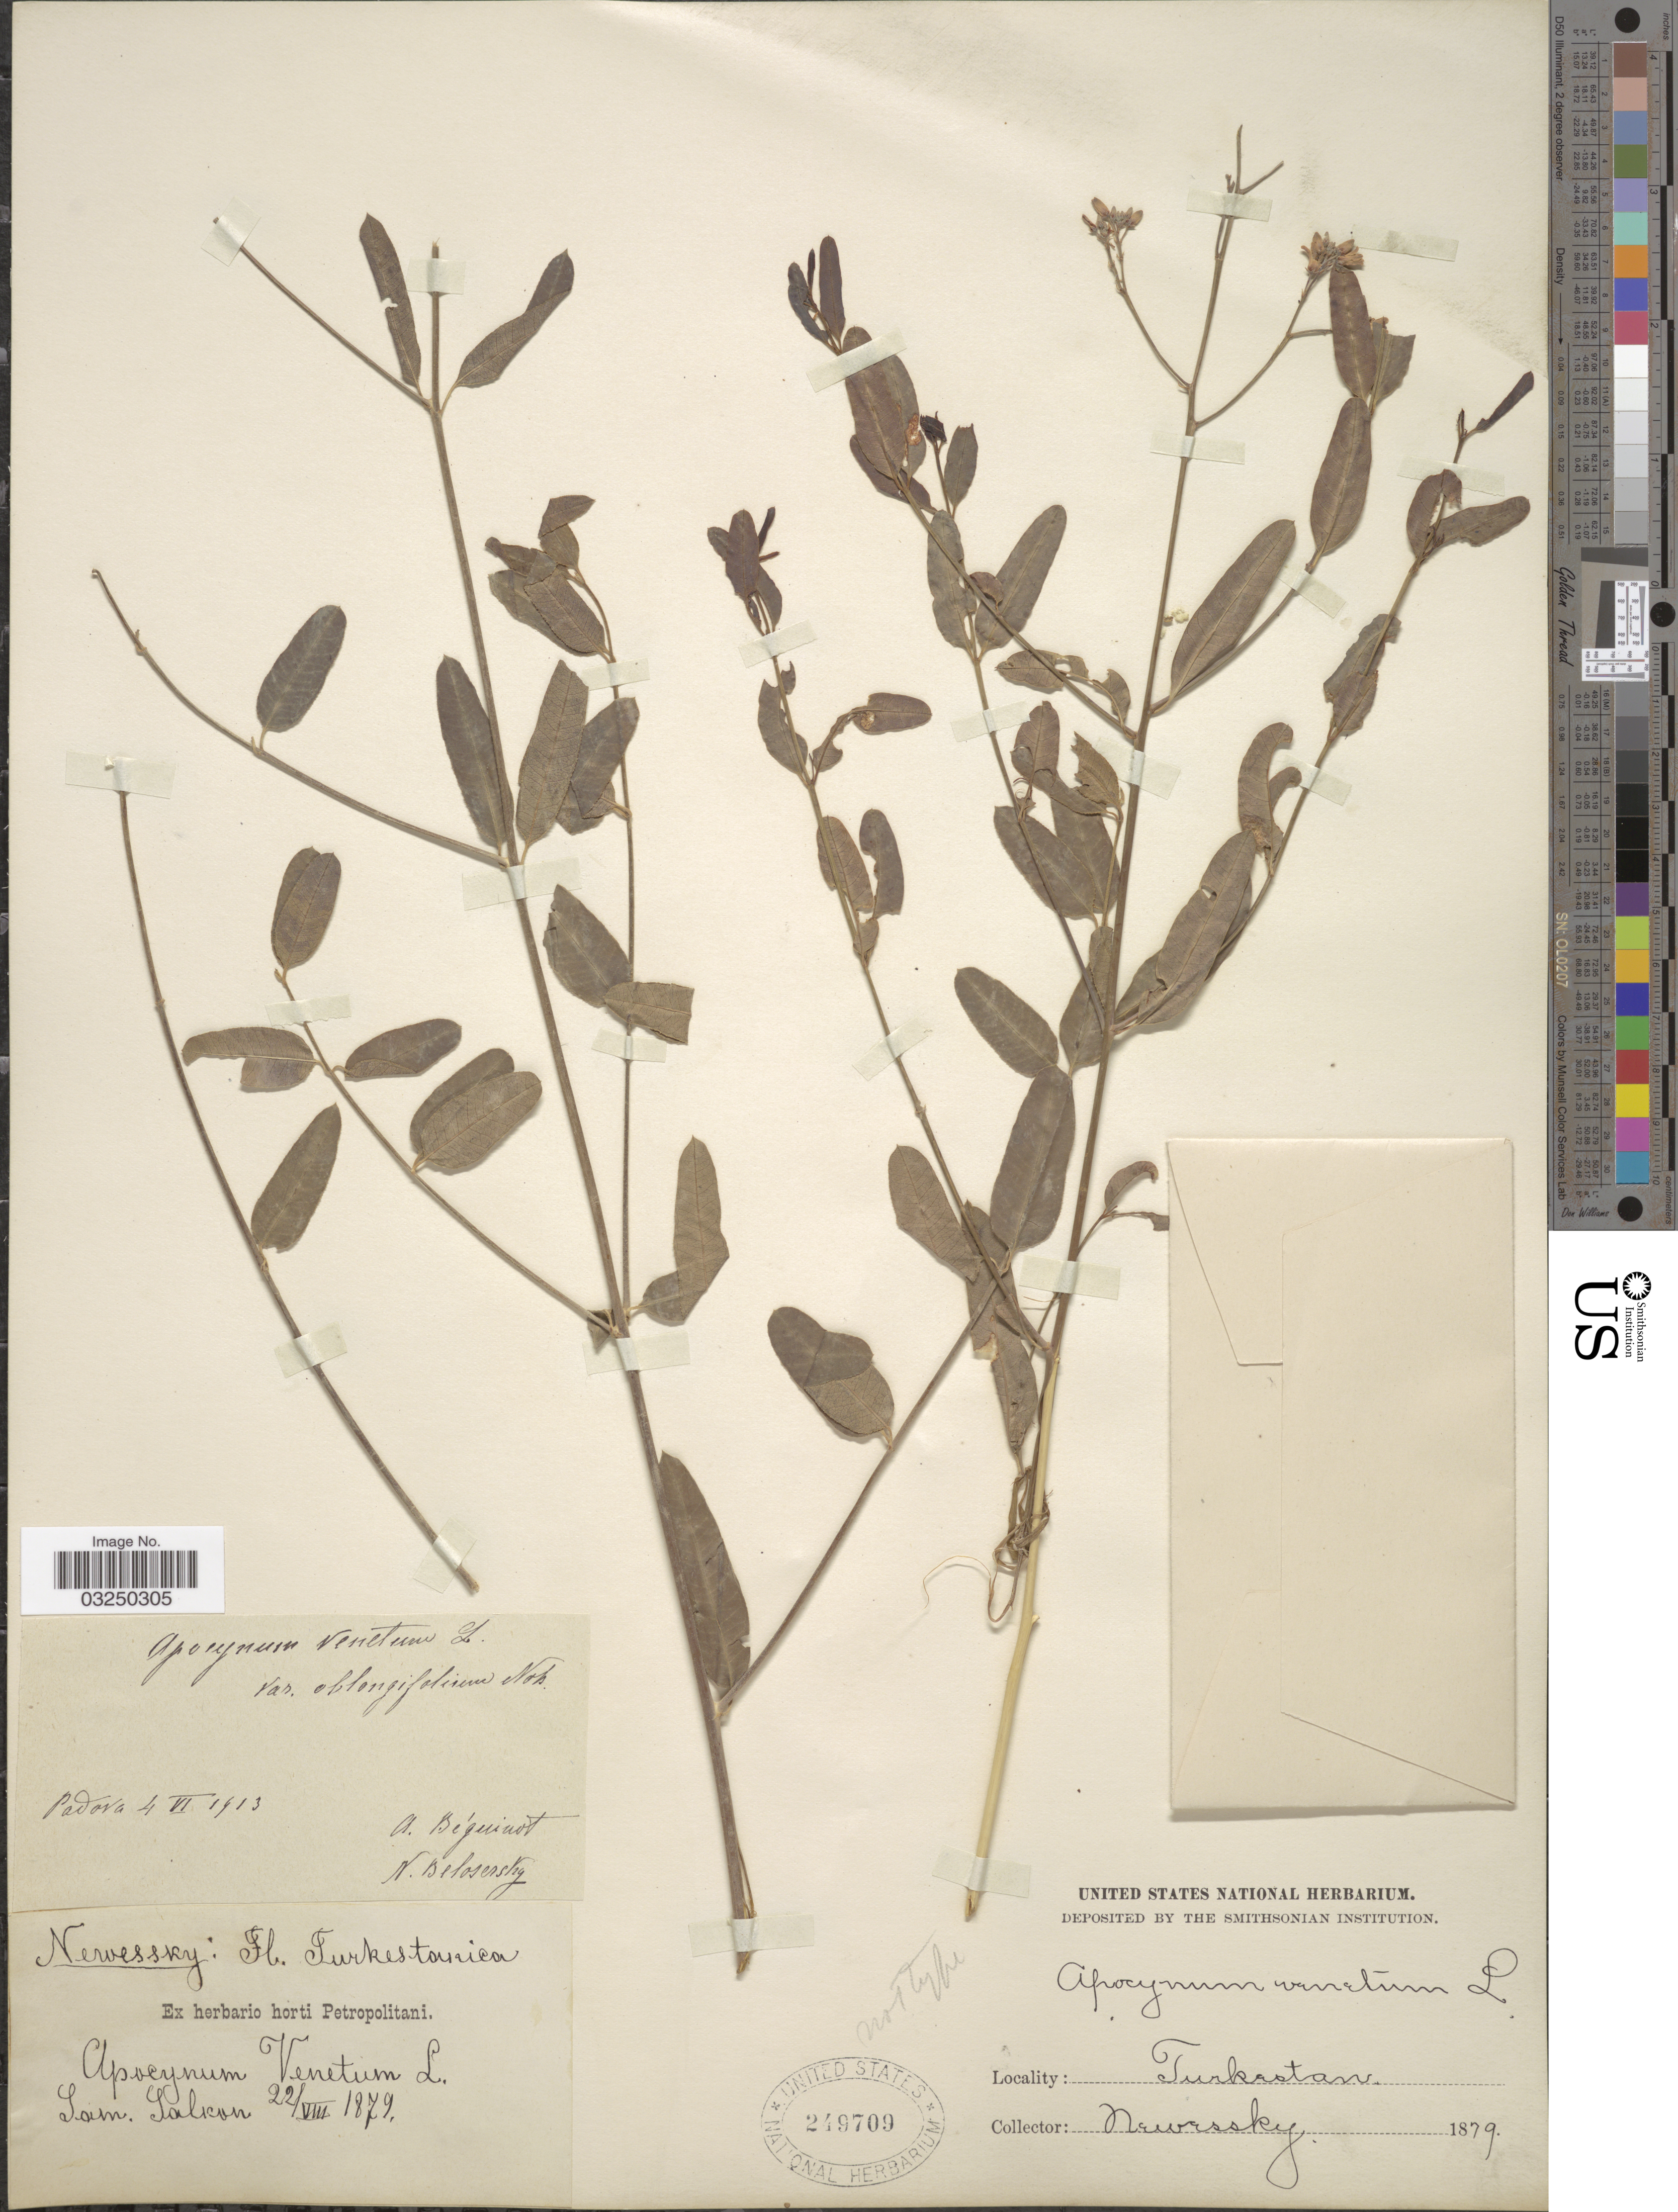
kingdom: Plantae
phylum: Tracheophyta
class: Magnoliopsida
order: Gentianales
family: Apocynaceae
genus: Apocynum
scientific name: Apocynum venetum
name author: L.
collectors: -. Newessky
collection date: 1879-08-22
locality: Turkestan. Sam. Salkon [interpreted].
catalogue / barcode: US 249709